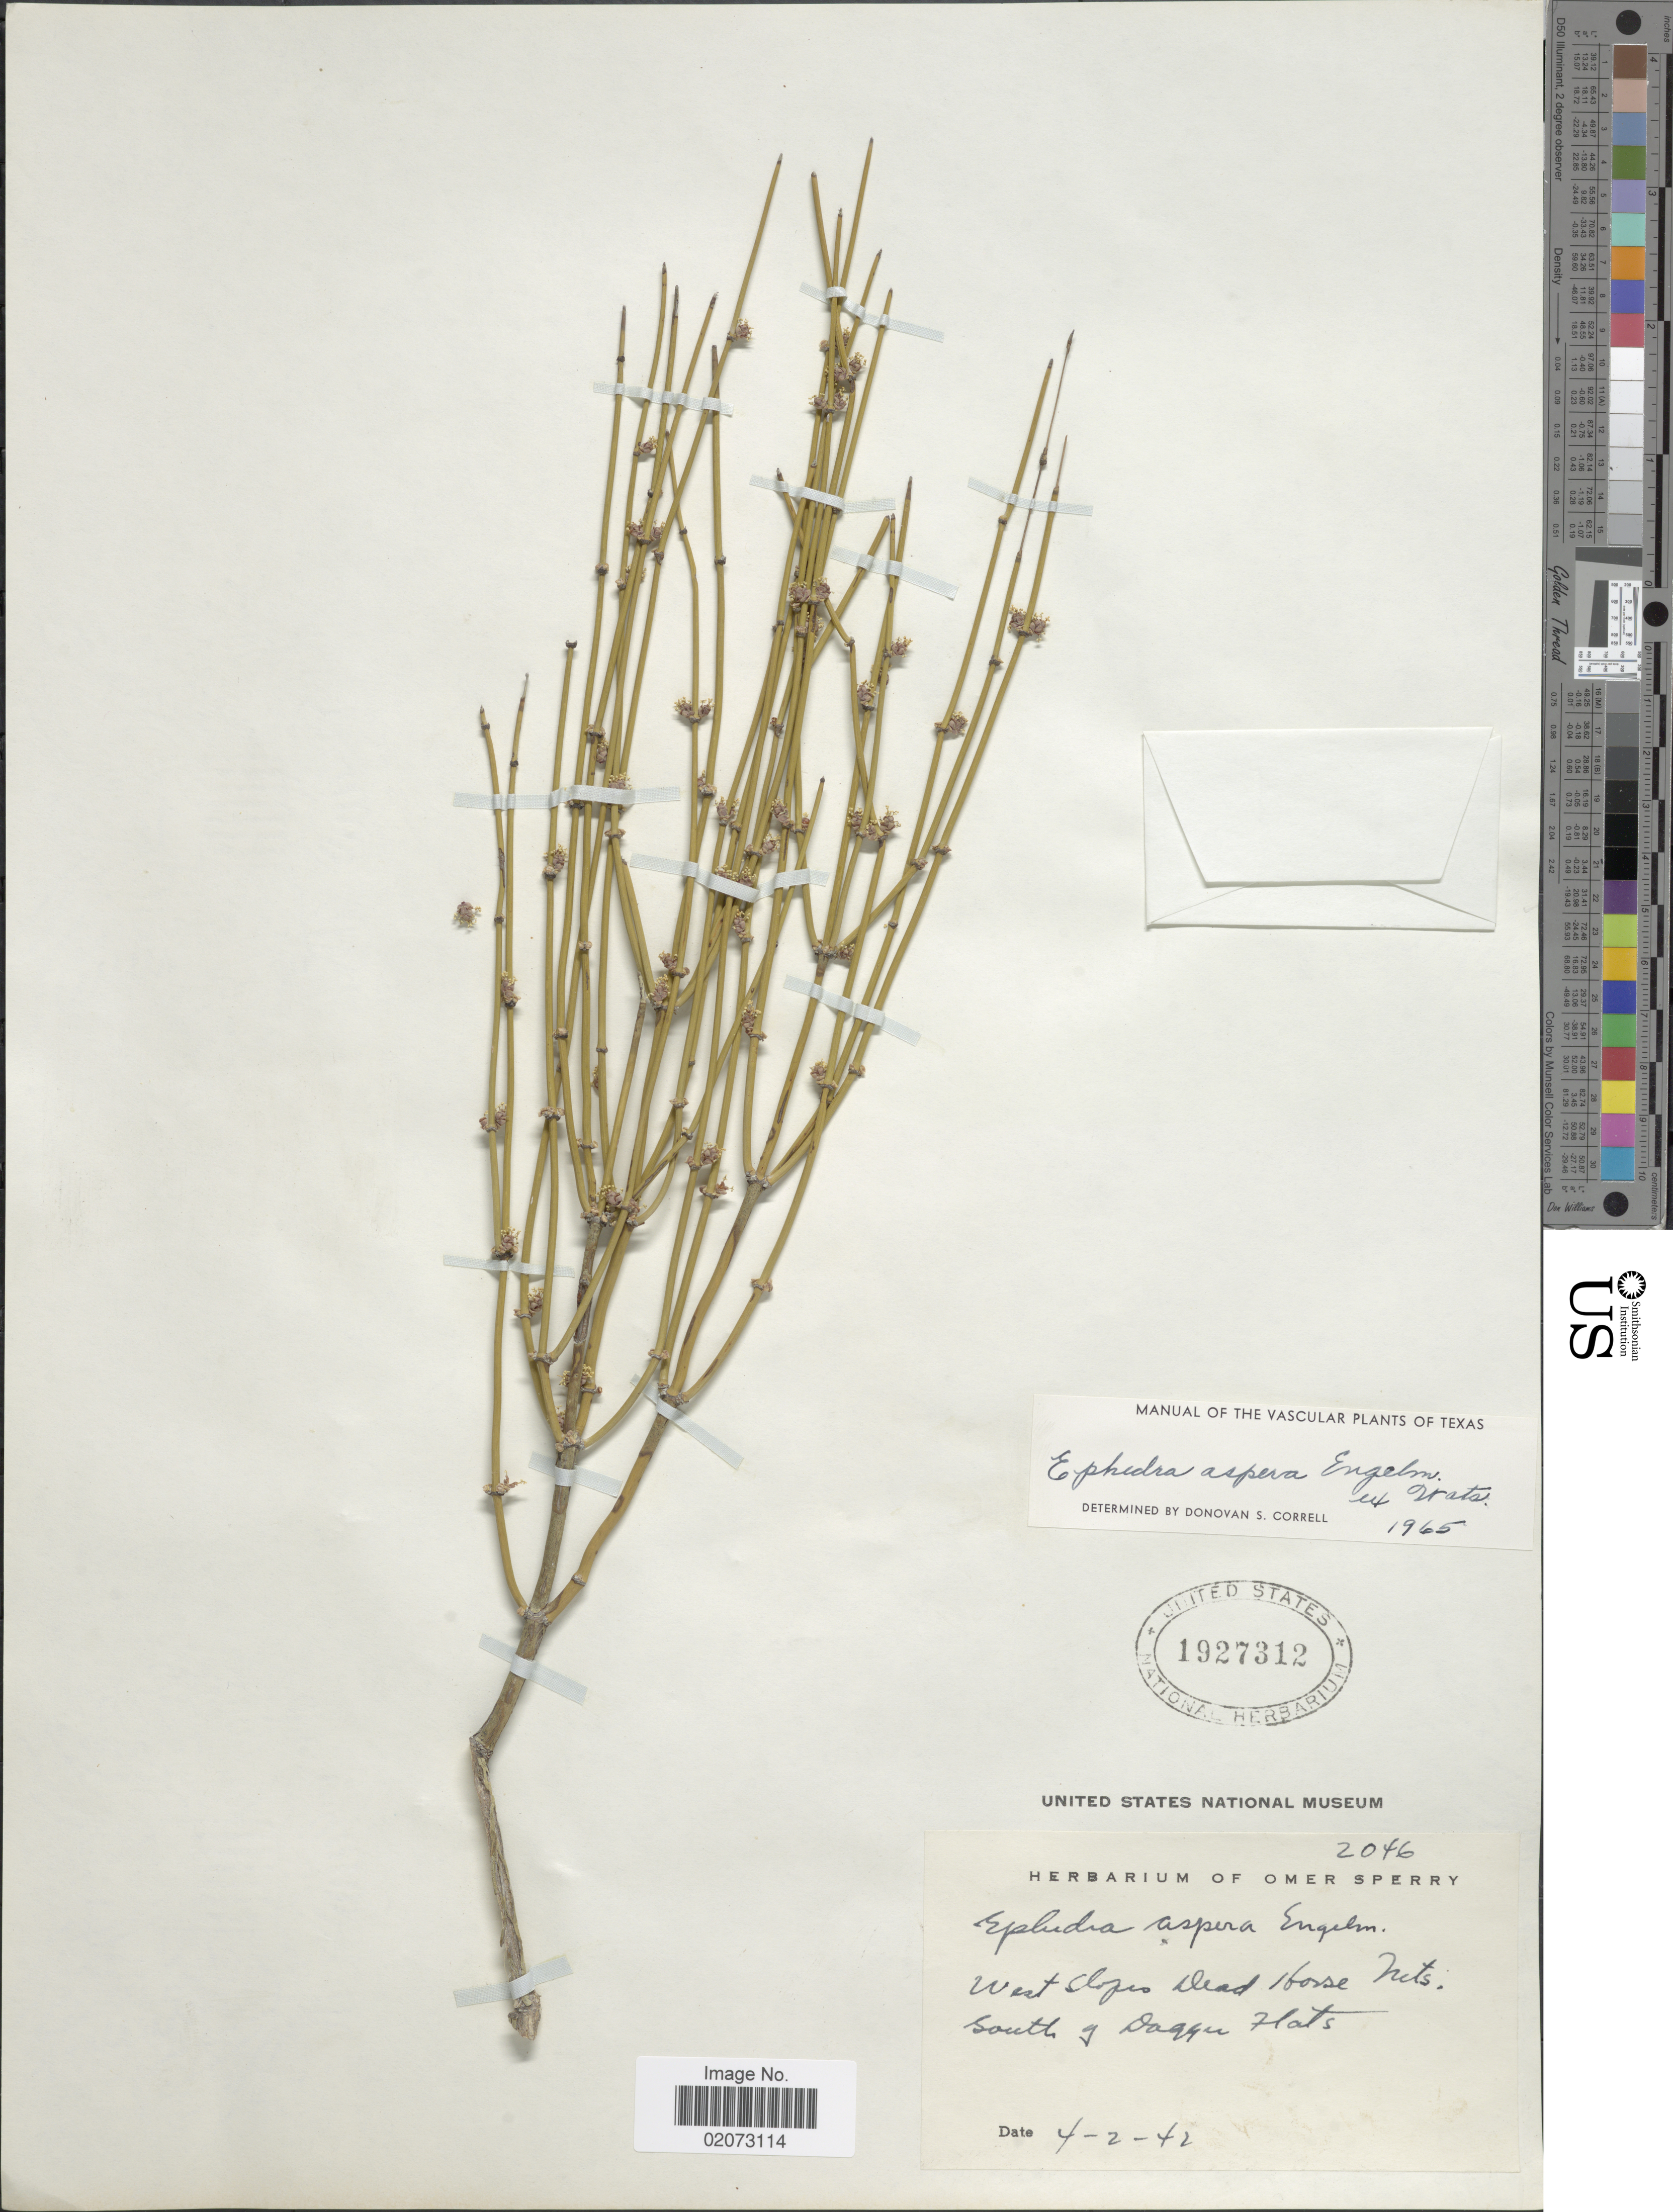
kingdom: Plantae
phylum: Tracheophyta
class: Gnetopsida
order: Ephedrales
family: Ephedraceae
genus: Ephedra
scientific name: Ephedra aspera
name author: Engelm. ex S. Watson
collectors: ex. herb. Omer E. Sperry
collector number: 2046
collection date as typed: Transcribed d/m/y: 2/4/42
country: United States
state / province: Texas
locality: West slopes Dead Horse Mts. south of Dagger Flats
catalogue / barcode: US 1927312